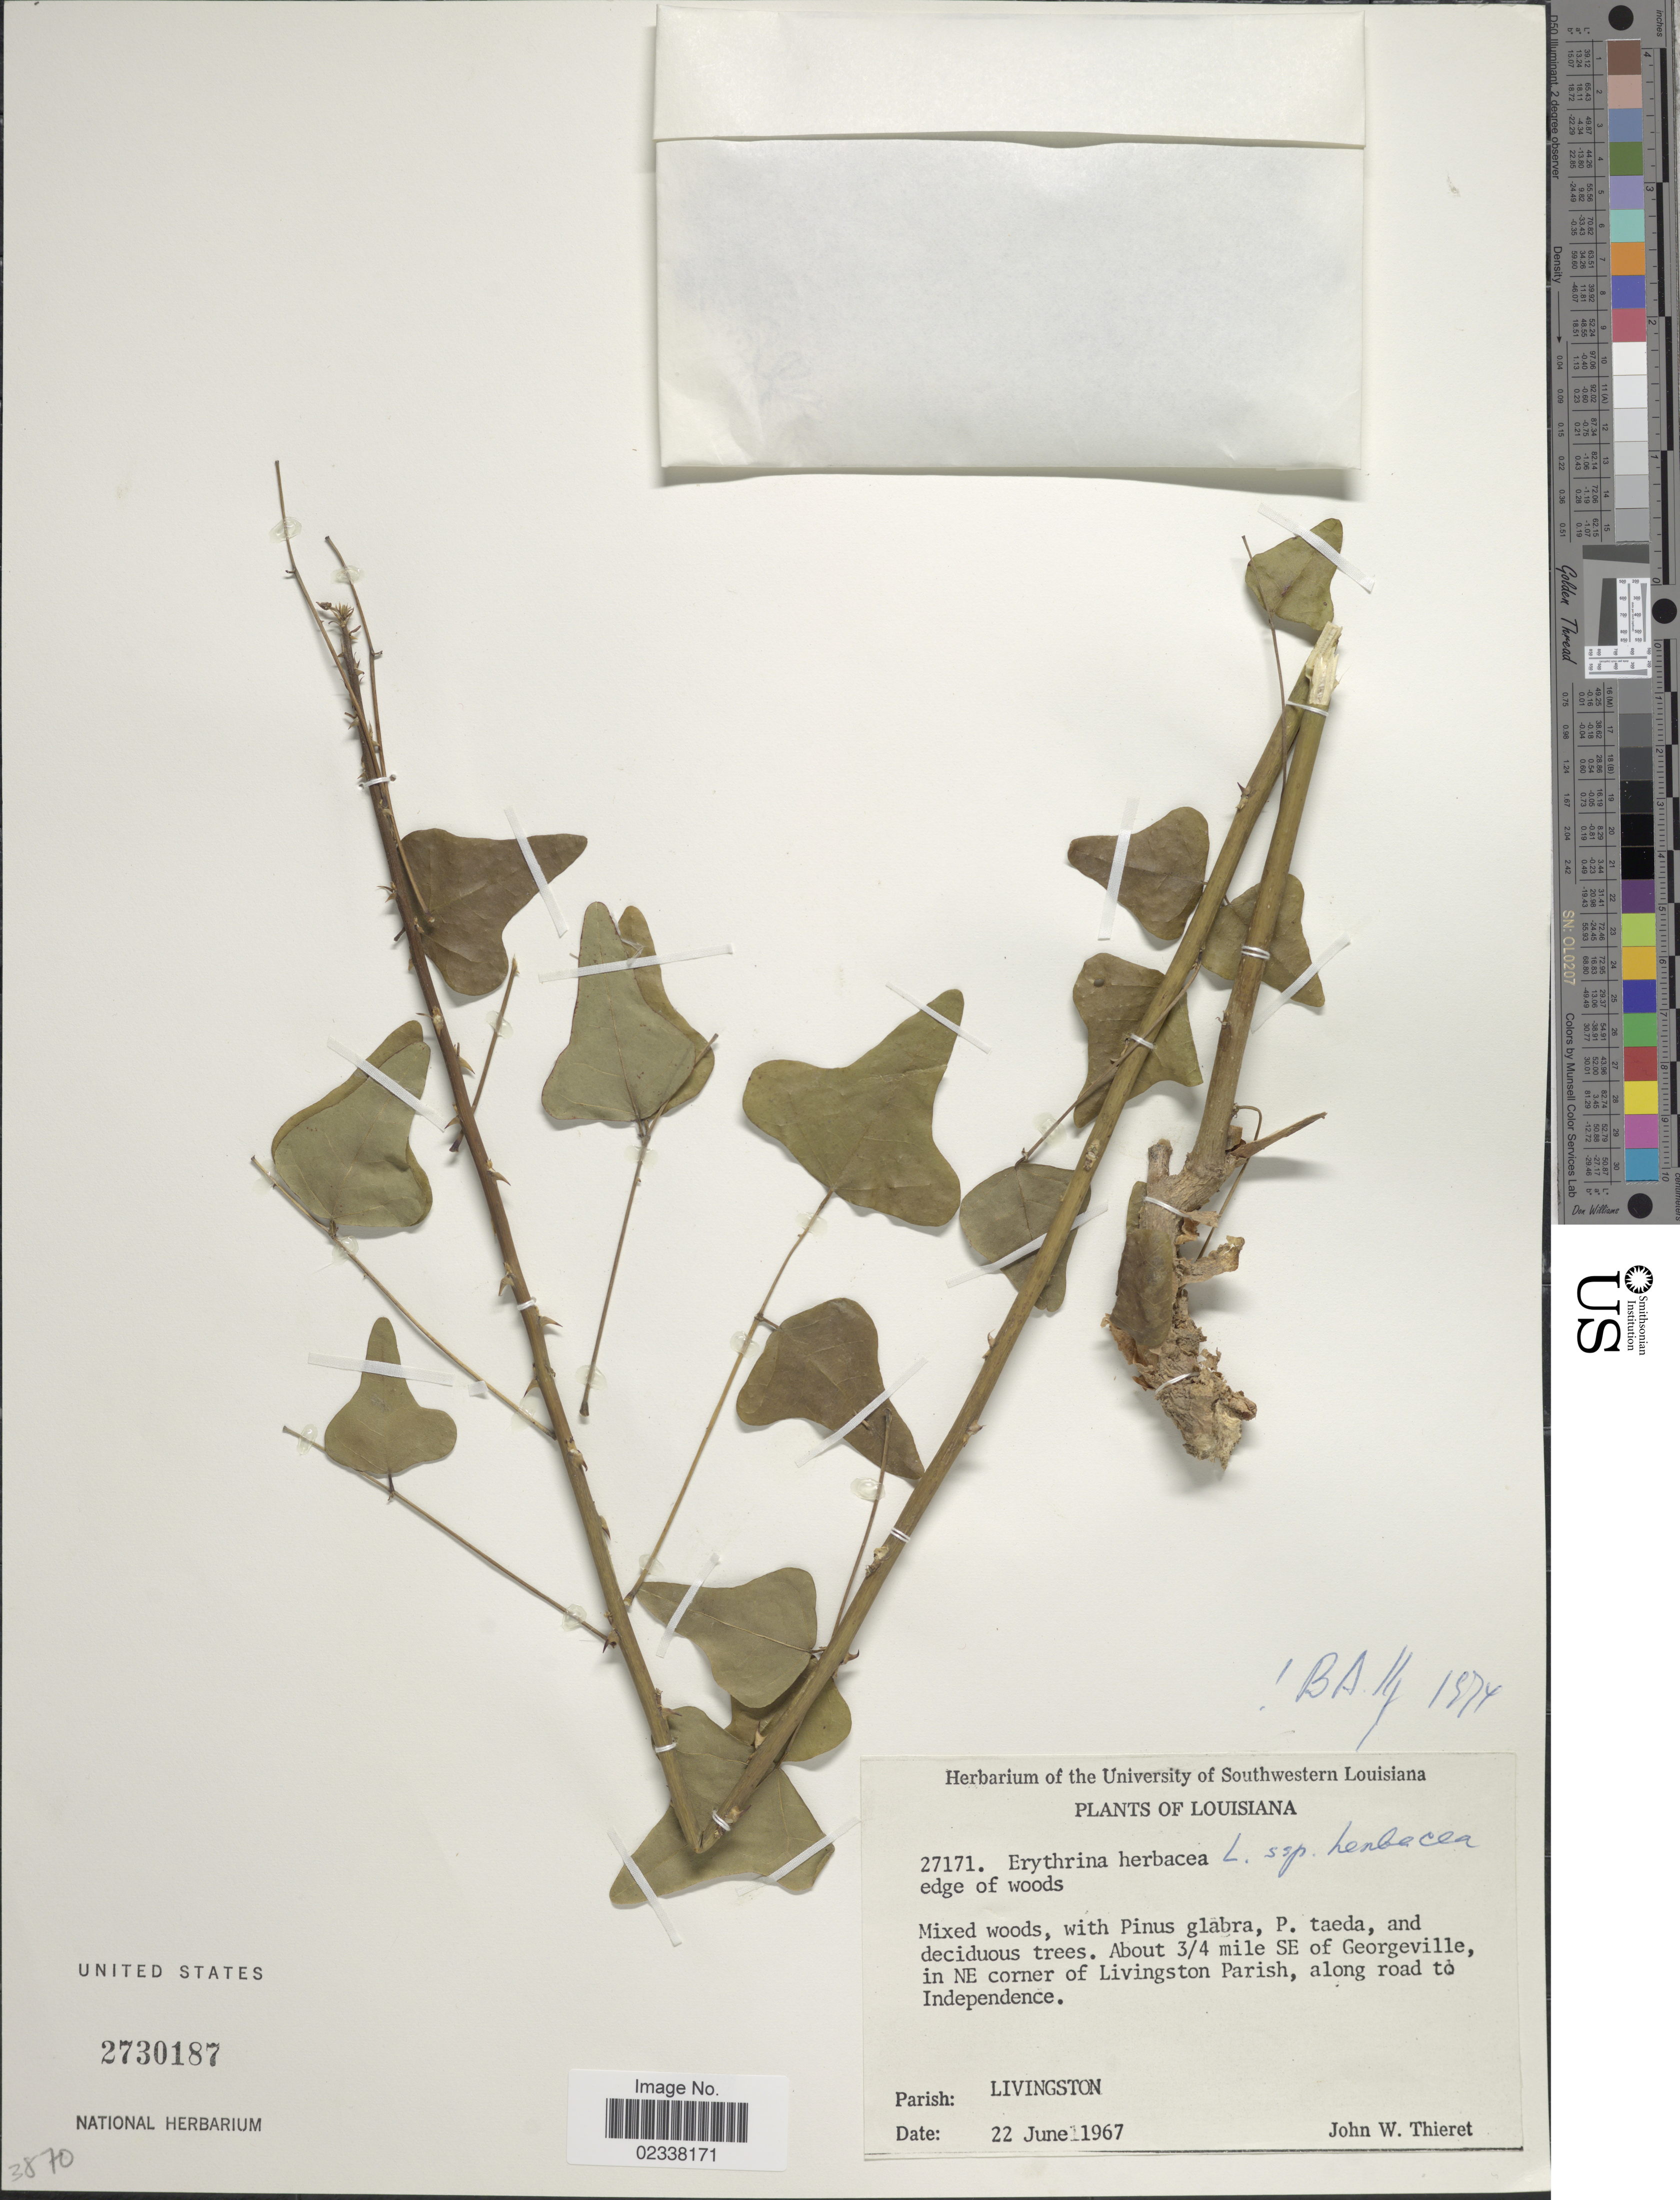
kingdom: Plantae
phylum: Tracheophyta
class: Magnoliopsida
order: Fabales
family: Fabaceae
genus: Erythrina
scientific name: Erythrina herbacea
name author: L.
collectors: J. W. Thieret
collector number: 27171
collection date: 1967-06-22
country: United States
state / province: Louisiana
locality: About 3/4 mile SE of Georgeville, in NE corner of Livingston Parish, along road to Independence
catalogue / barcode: US 2730187